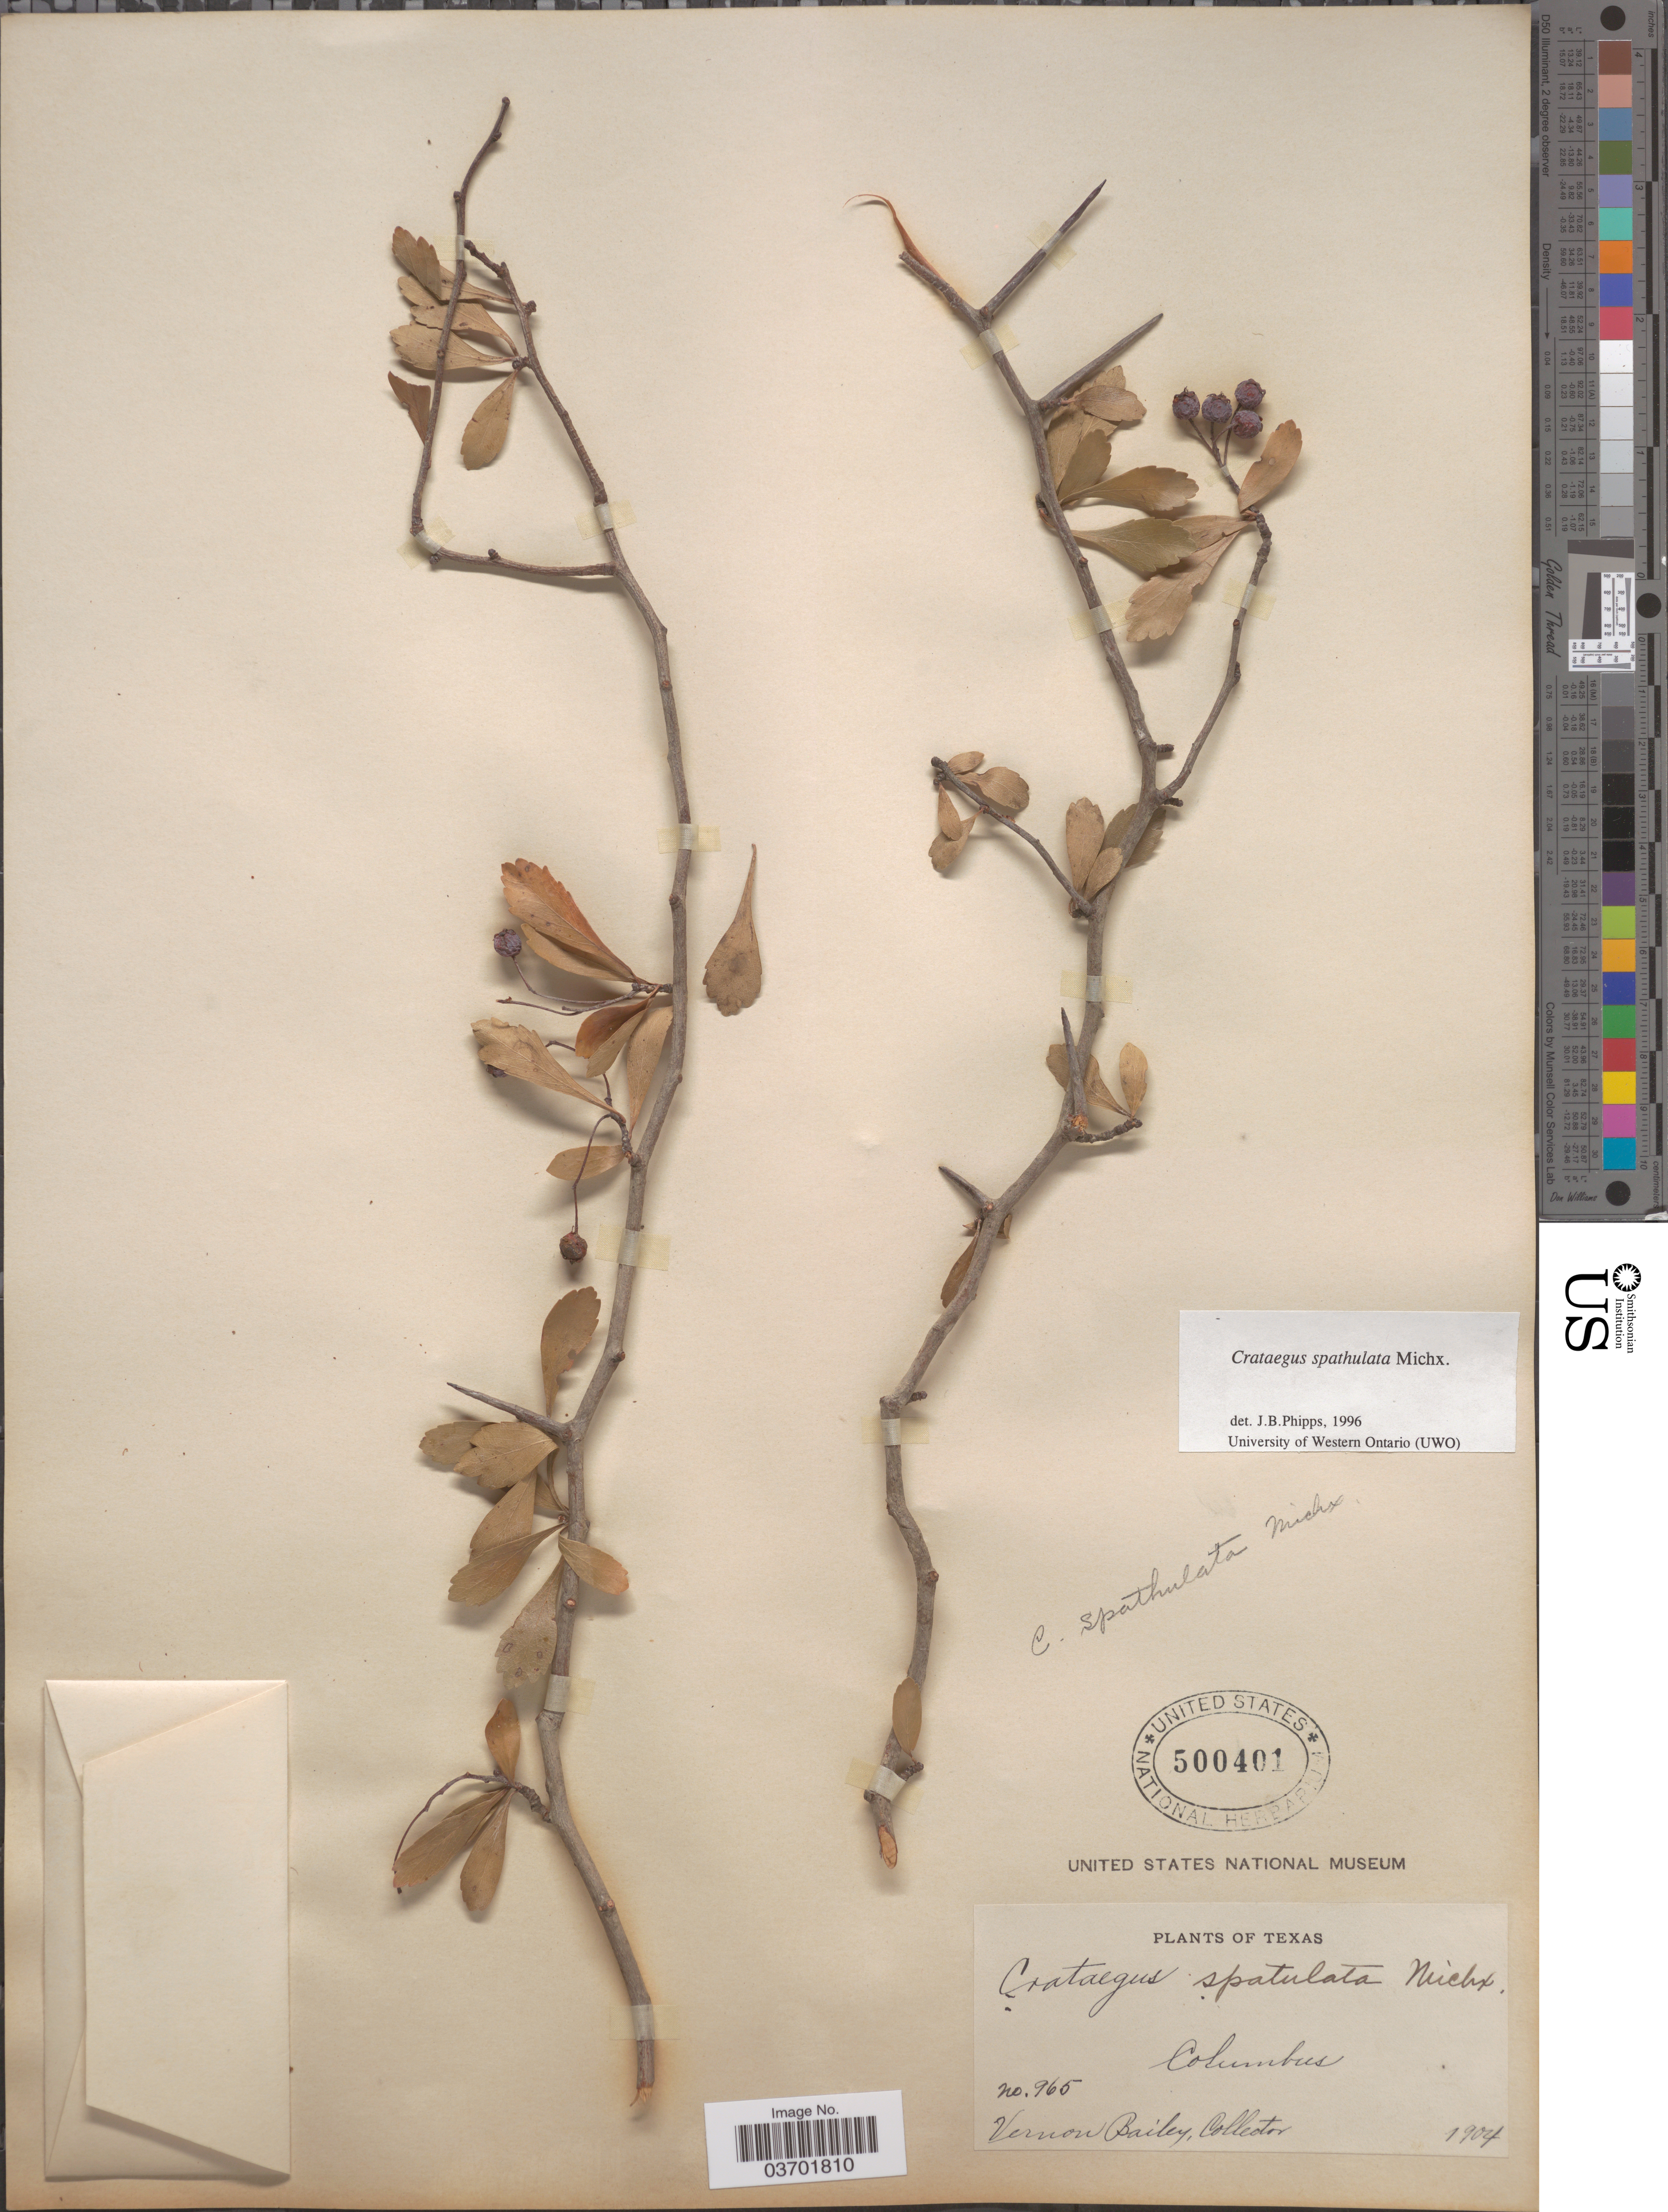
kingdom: Plantae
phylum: Tracheophyta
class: Magnoliopsida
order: Rosales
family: Rosaceae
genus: Crataegus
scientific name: Crataegus spathulata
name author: Michx.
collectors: V. O. Bailey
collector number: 965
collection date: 1904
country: United States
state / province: Texas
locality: Columbus.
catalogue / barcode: US 500401